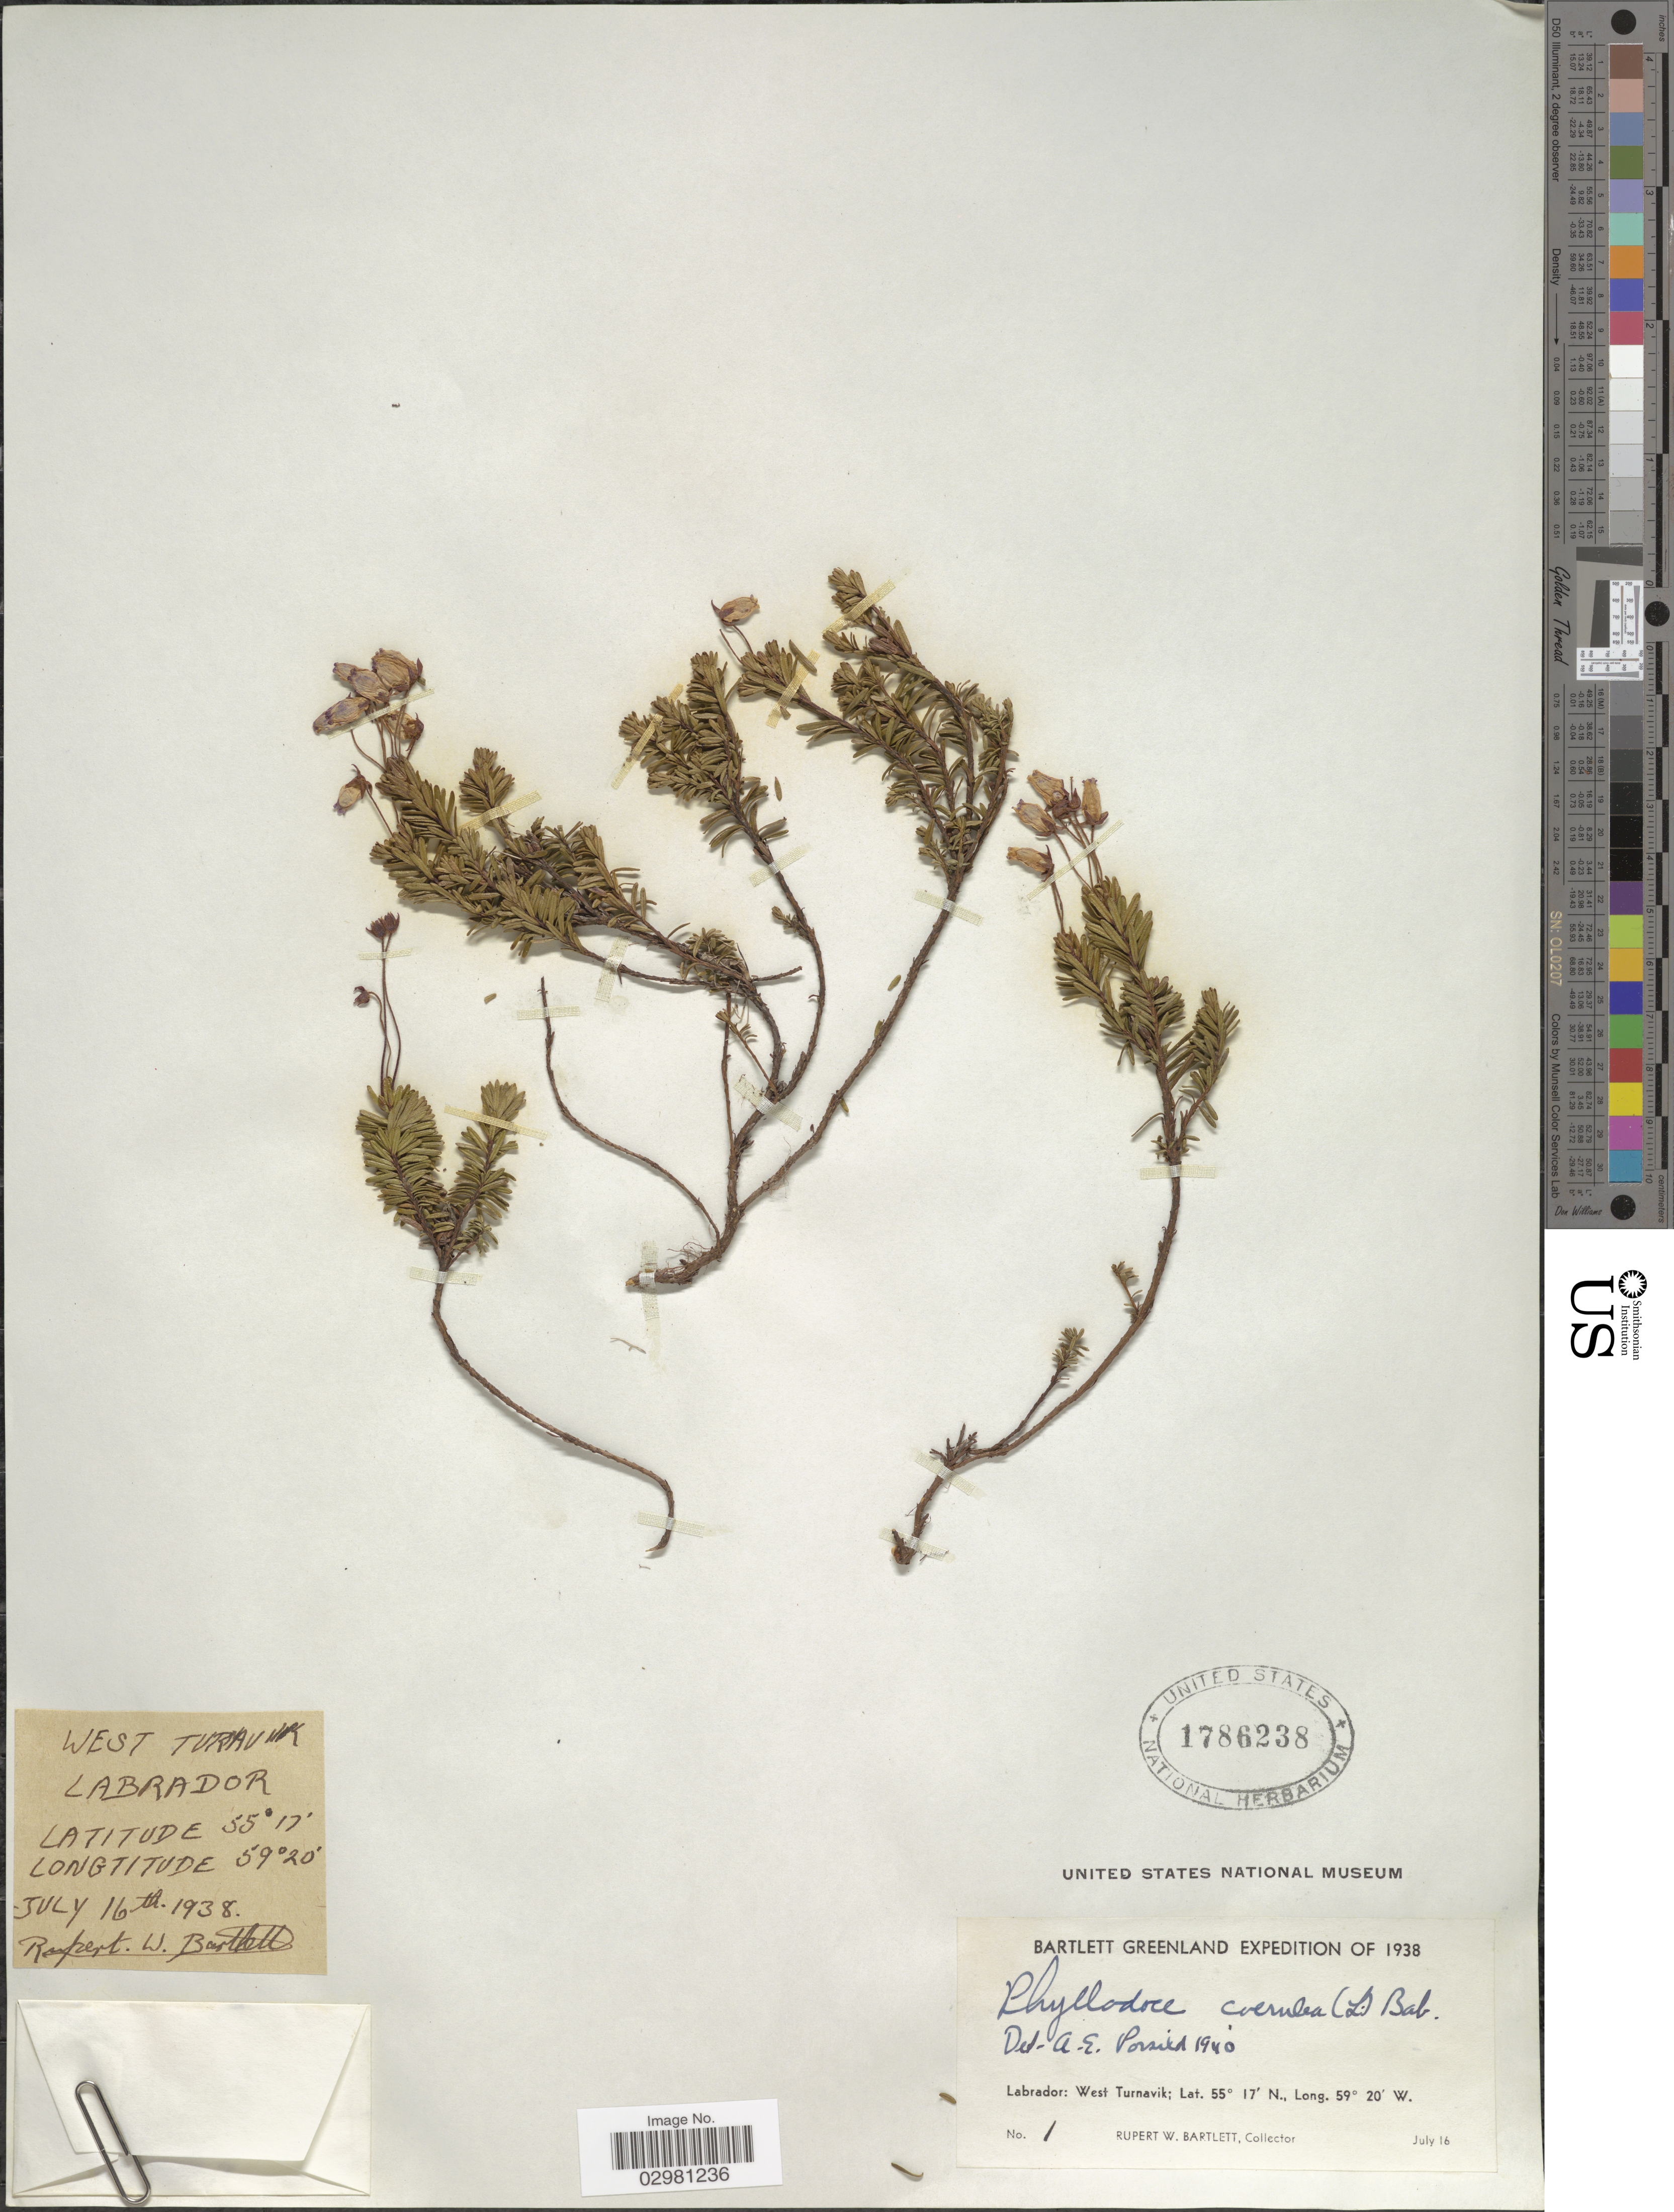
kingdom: Plantae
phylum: Tracheophyta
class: Magnoliopsida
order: Ericales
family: Ericaceae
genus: Phyllodoce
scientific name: Phyllodoce caerulea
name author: (L.) Bab.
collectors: R. W. Bartlett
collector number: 1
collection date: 1938-07-16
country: Canada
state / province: Newfoundland and Labrador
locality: Labrador: West Turnavik.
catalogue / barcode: US 1786238